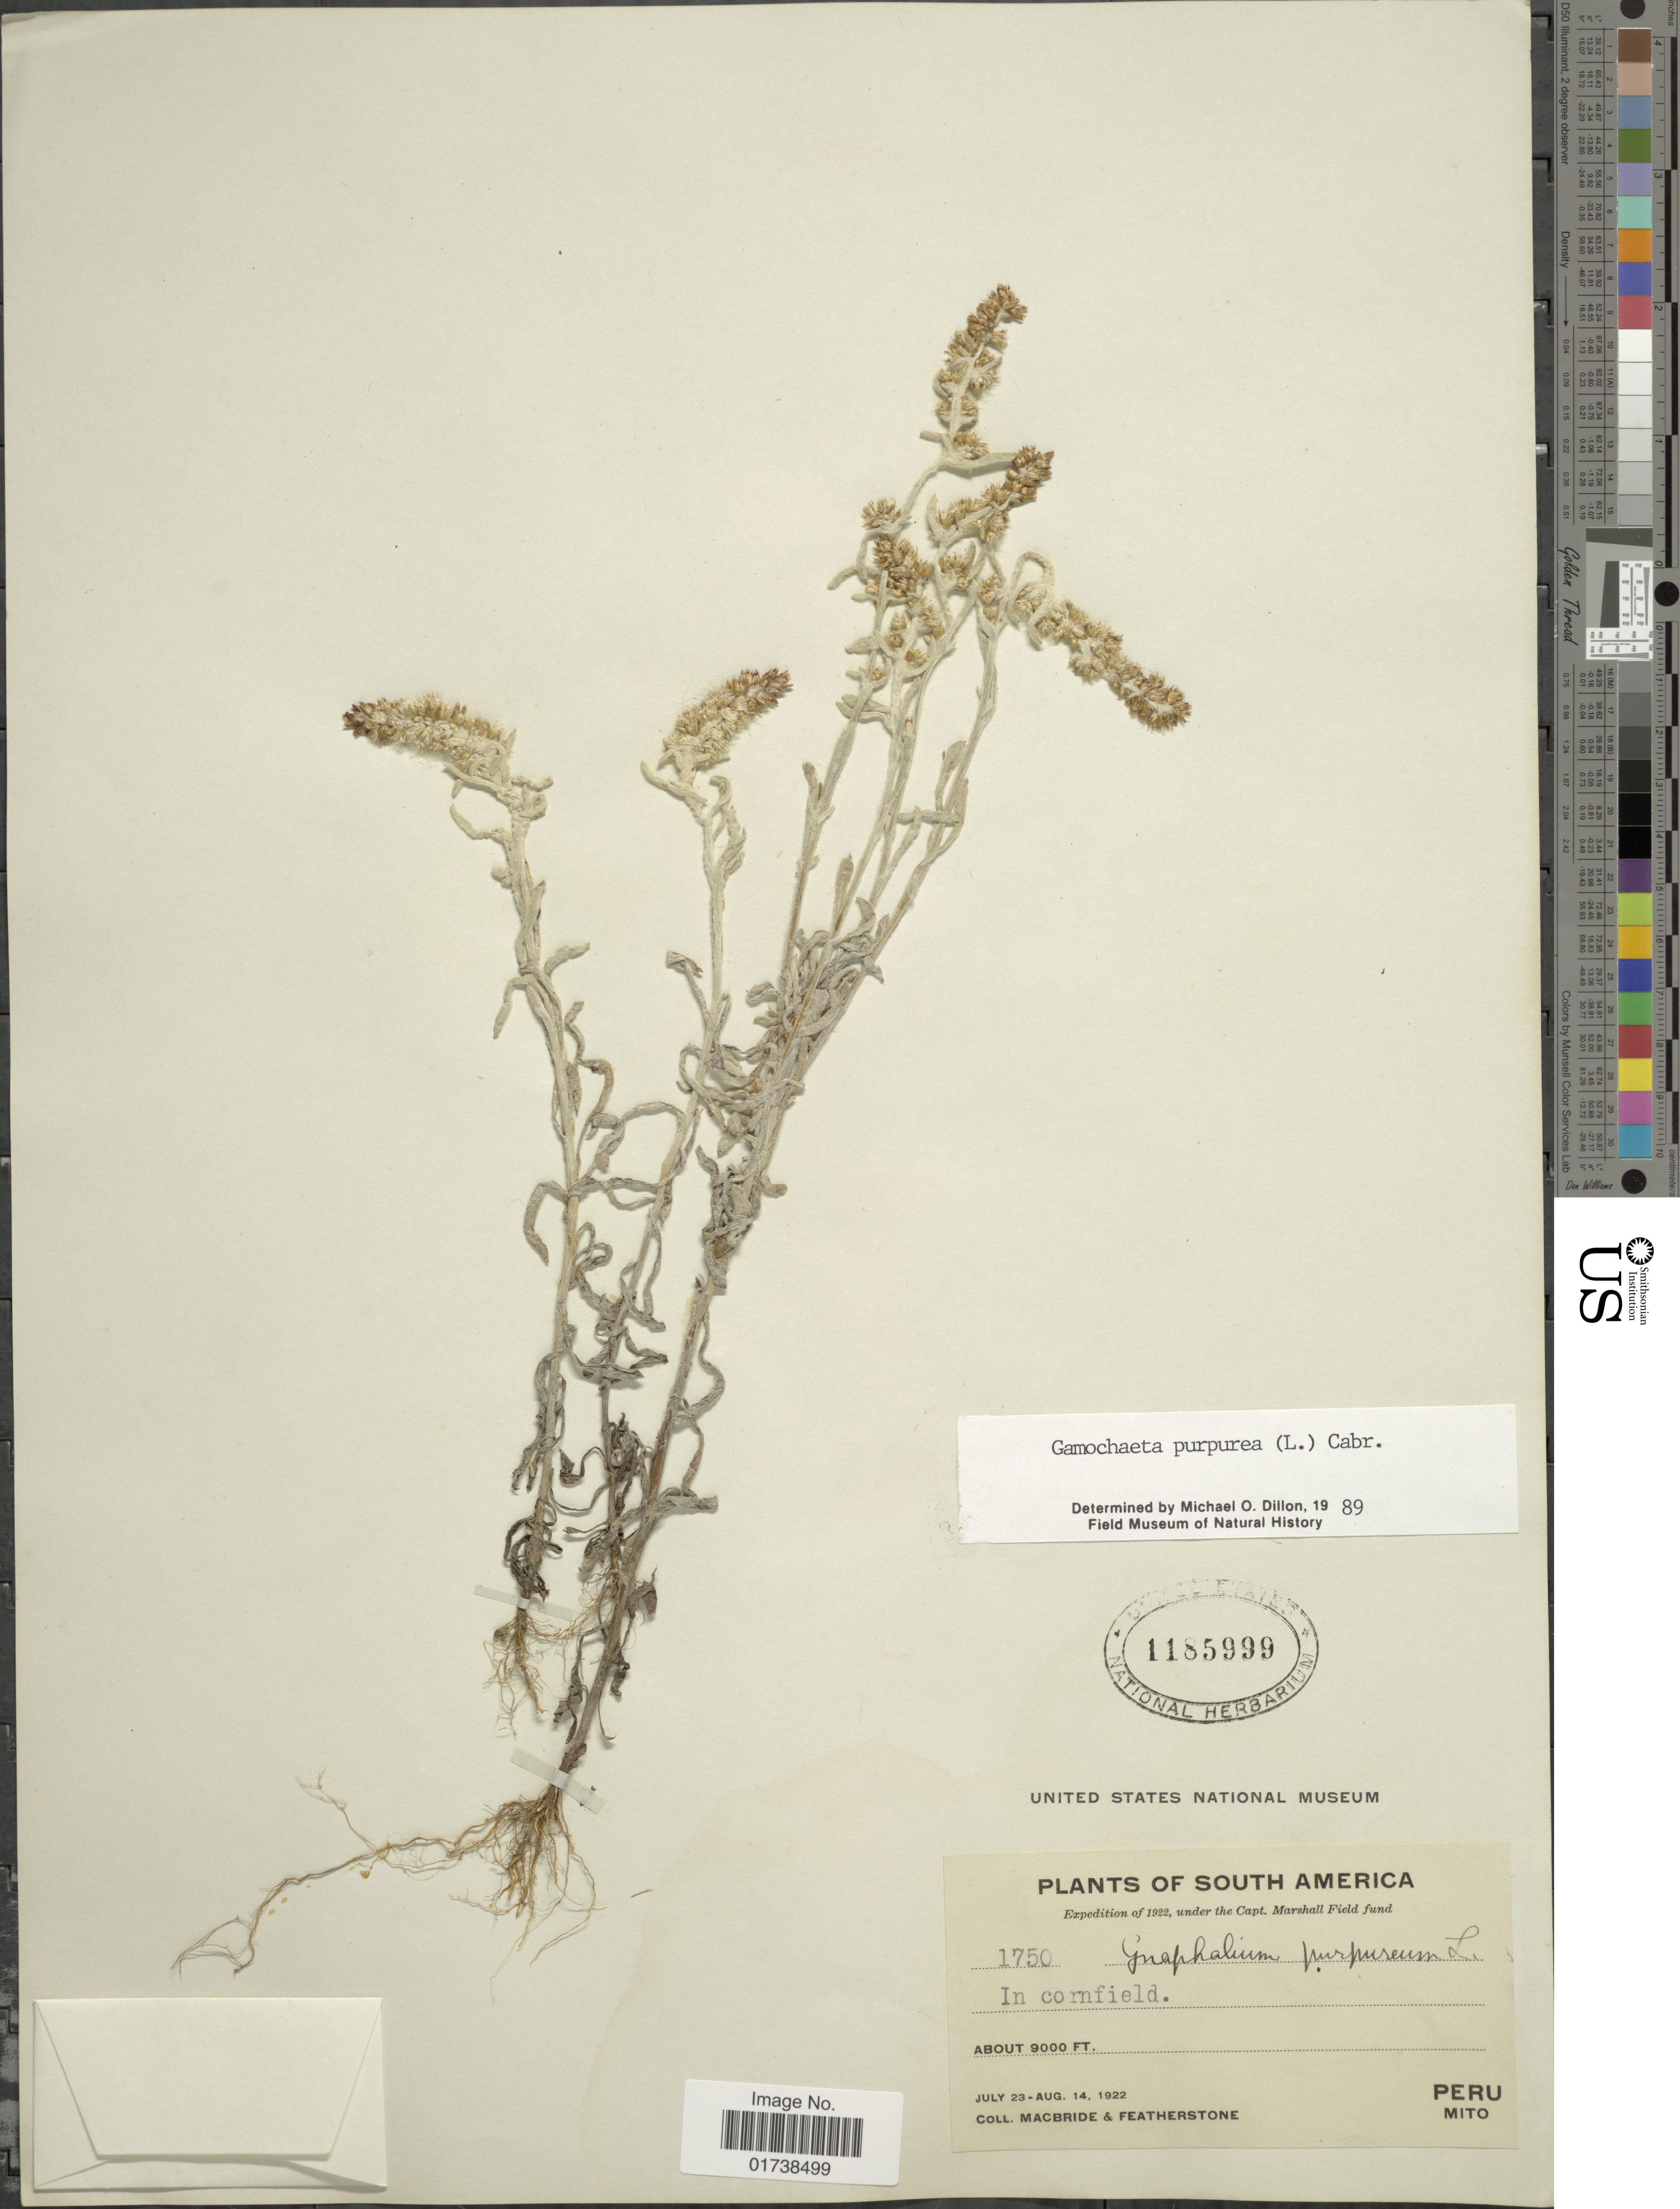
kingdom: Plantae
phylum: Tracheophyta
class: Magnoliopsida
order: Asterales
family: Asteraceae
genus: Gamochaeta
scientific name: Gamochaeta purpurea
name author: (L.) Cabrera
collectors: Macbride, -- & -. Featherstone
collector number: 1750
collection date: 1922-07-23/1922-08-14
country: Peru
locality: Mito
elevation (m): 2743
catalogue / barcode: US 1185999